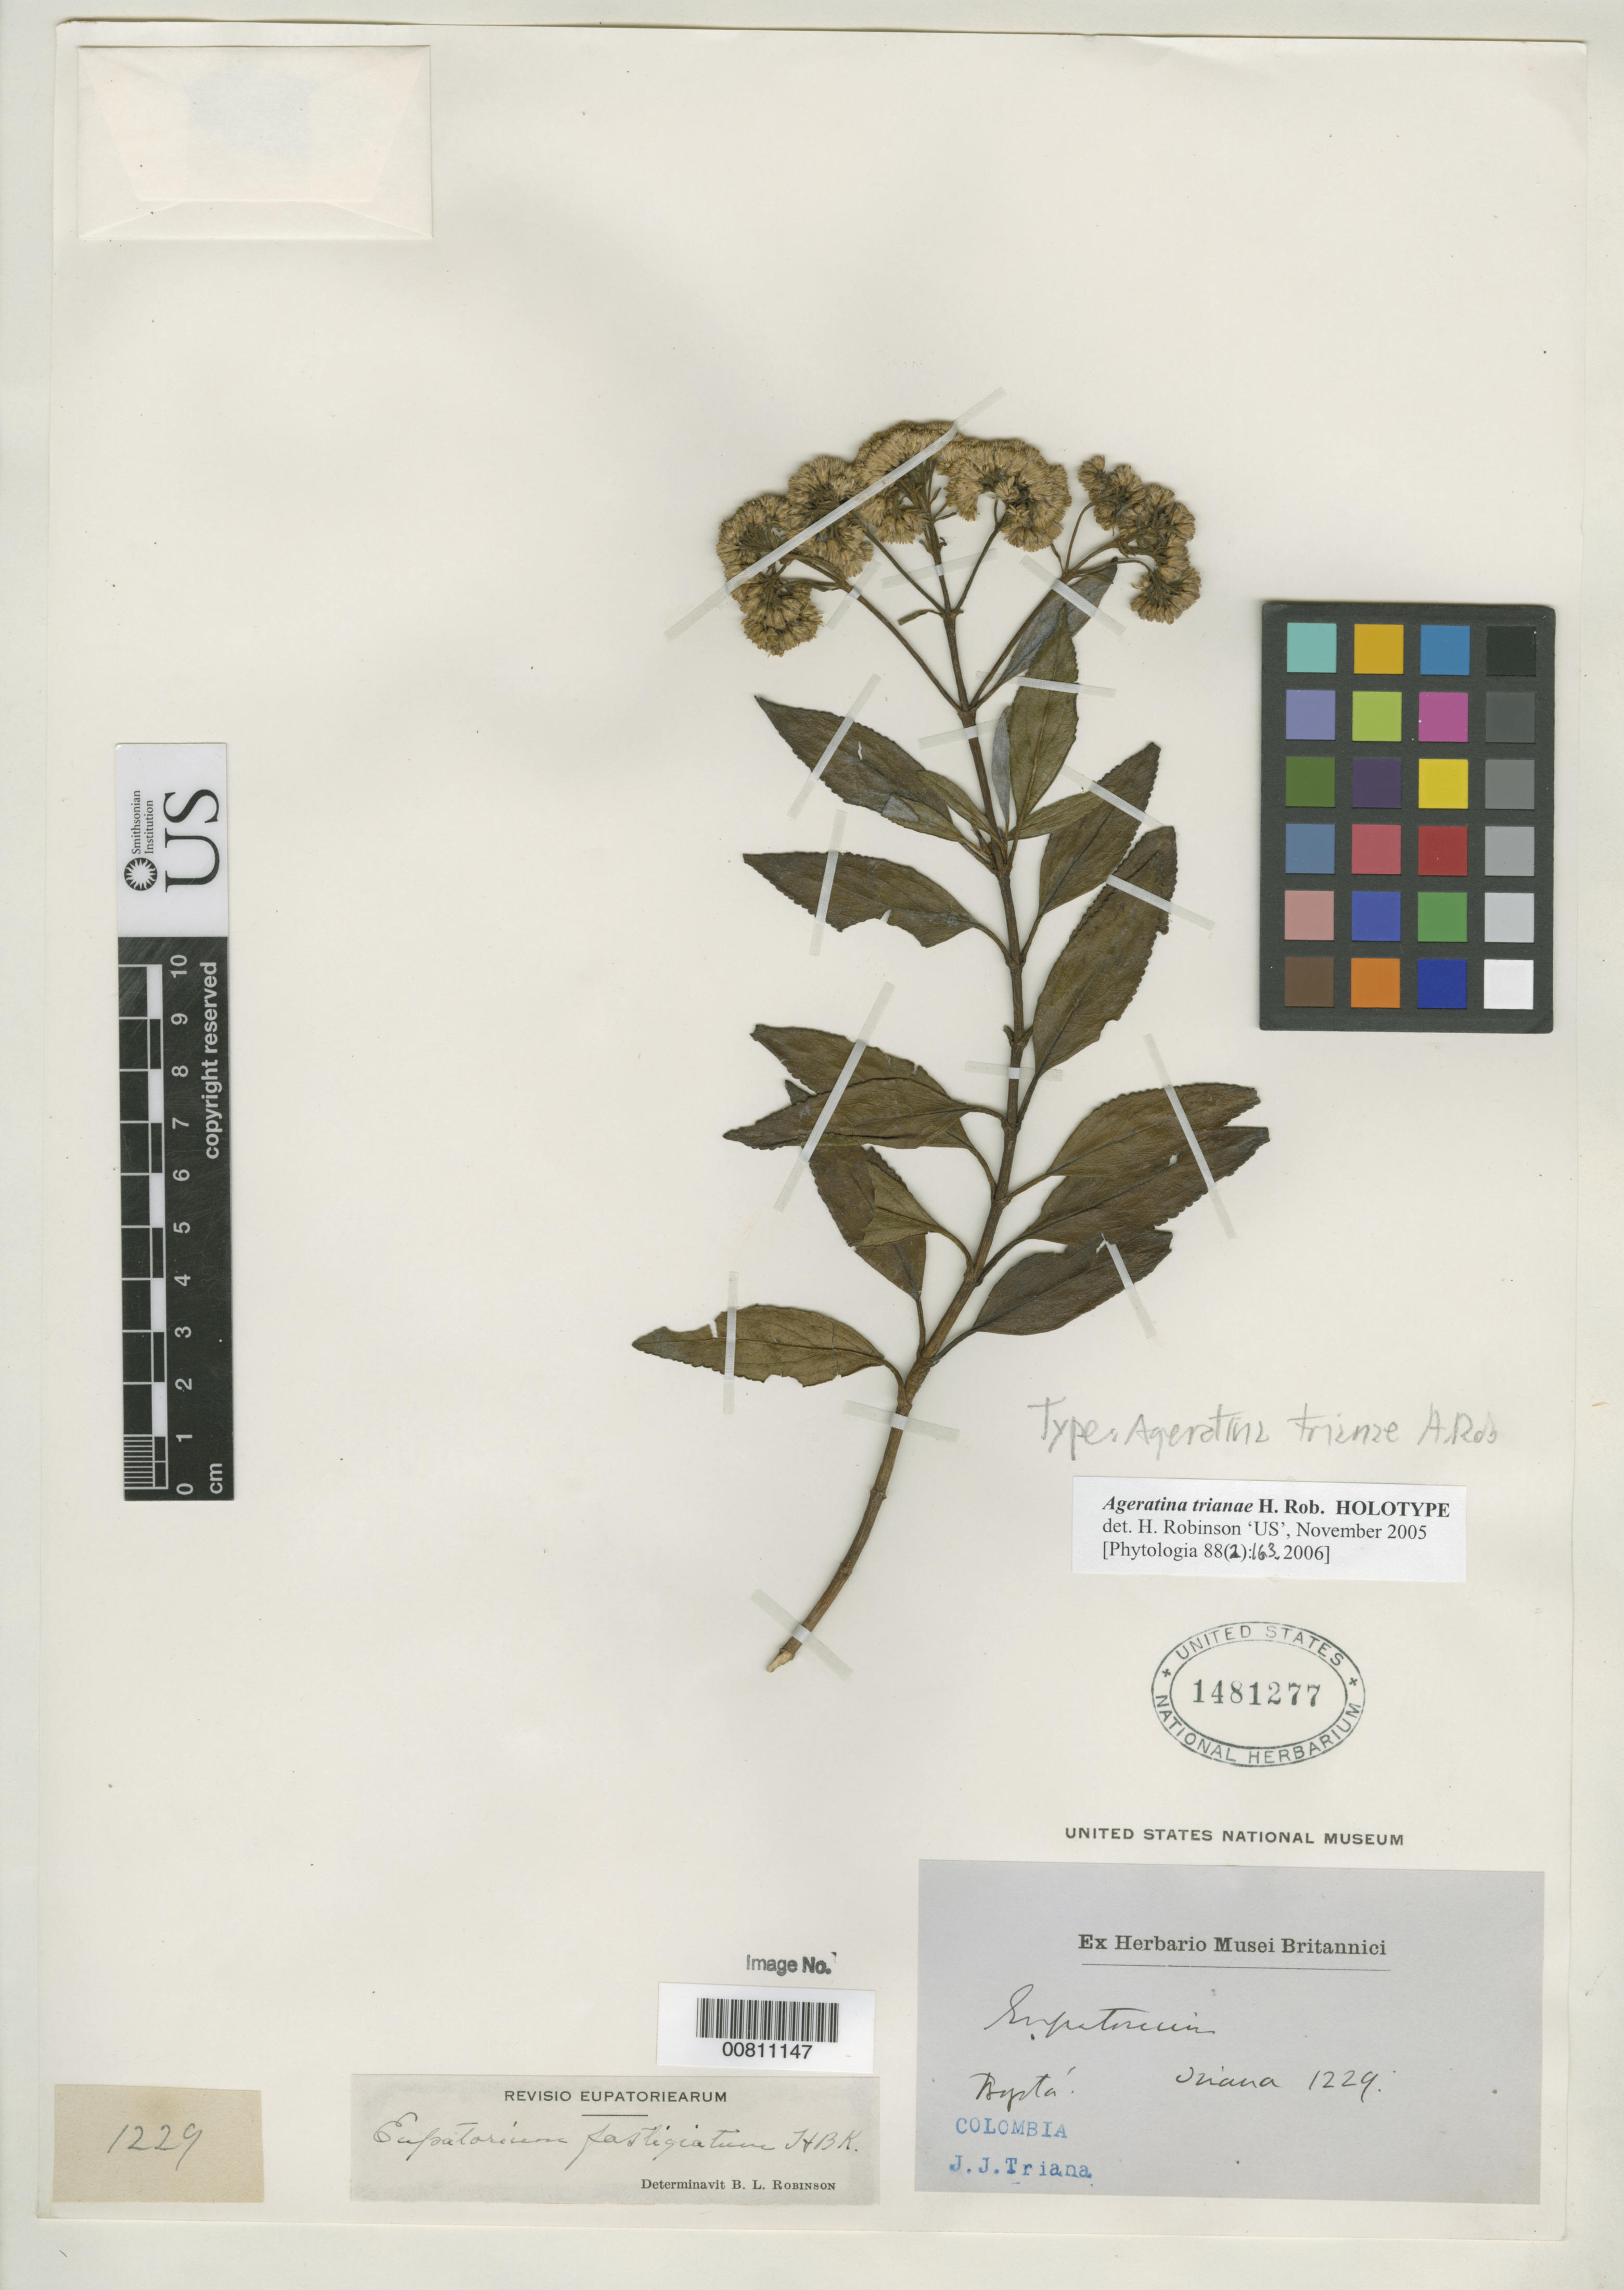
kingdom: Plantae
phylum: Tracheophyta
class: Magnoliopsida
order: Asterales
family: Asteraceae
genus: Ageratina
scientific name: Ageratina trianae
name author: H. Rob.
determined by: Robinson, Harold E., (US)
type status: Holotype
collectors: J. J. Triana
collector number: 1229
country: Colombia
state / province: Cundinamarca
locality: Bogota.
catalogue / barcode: US 1481277